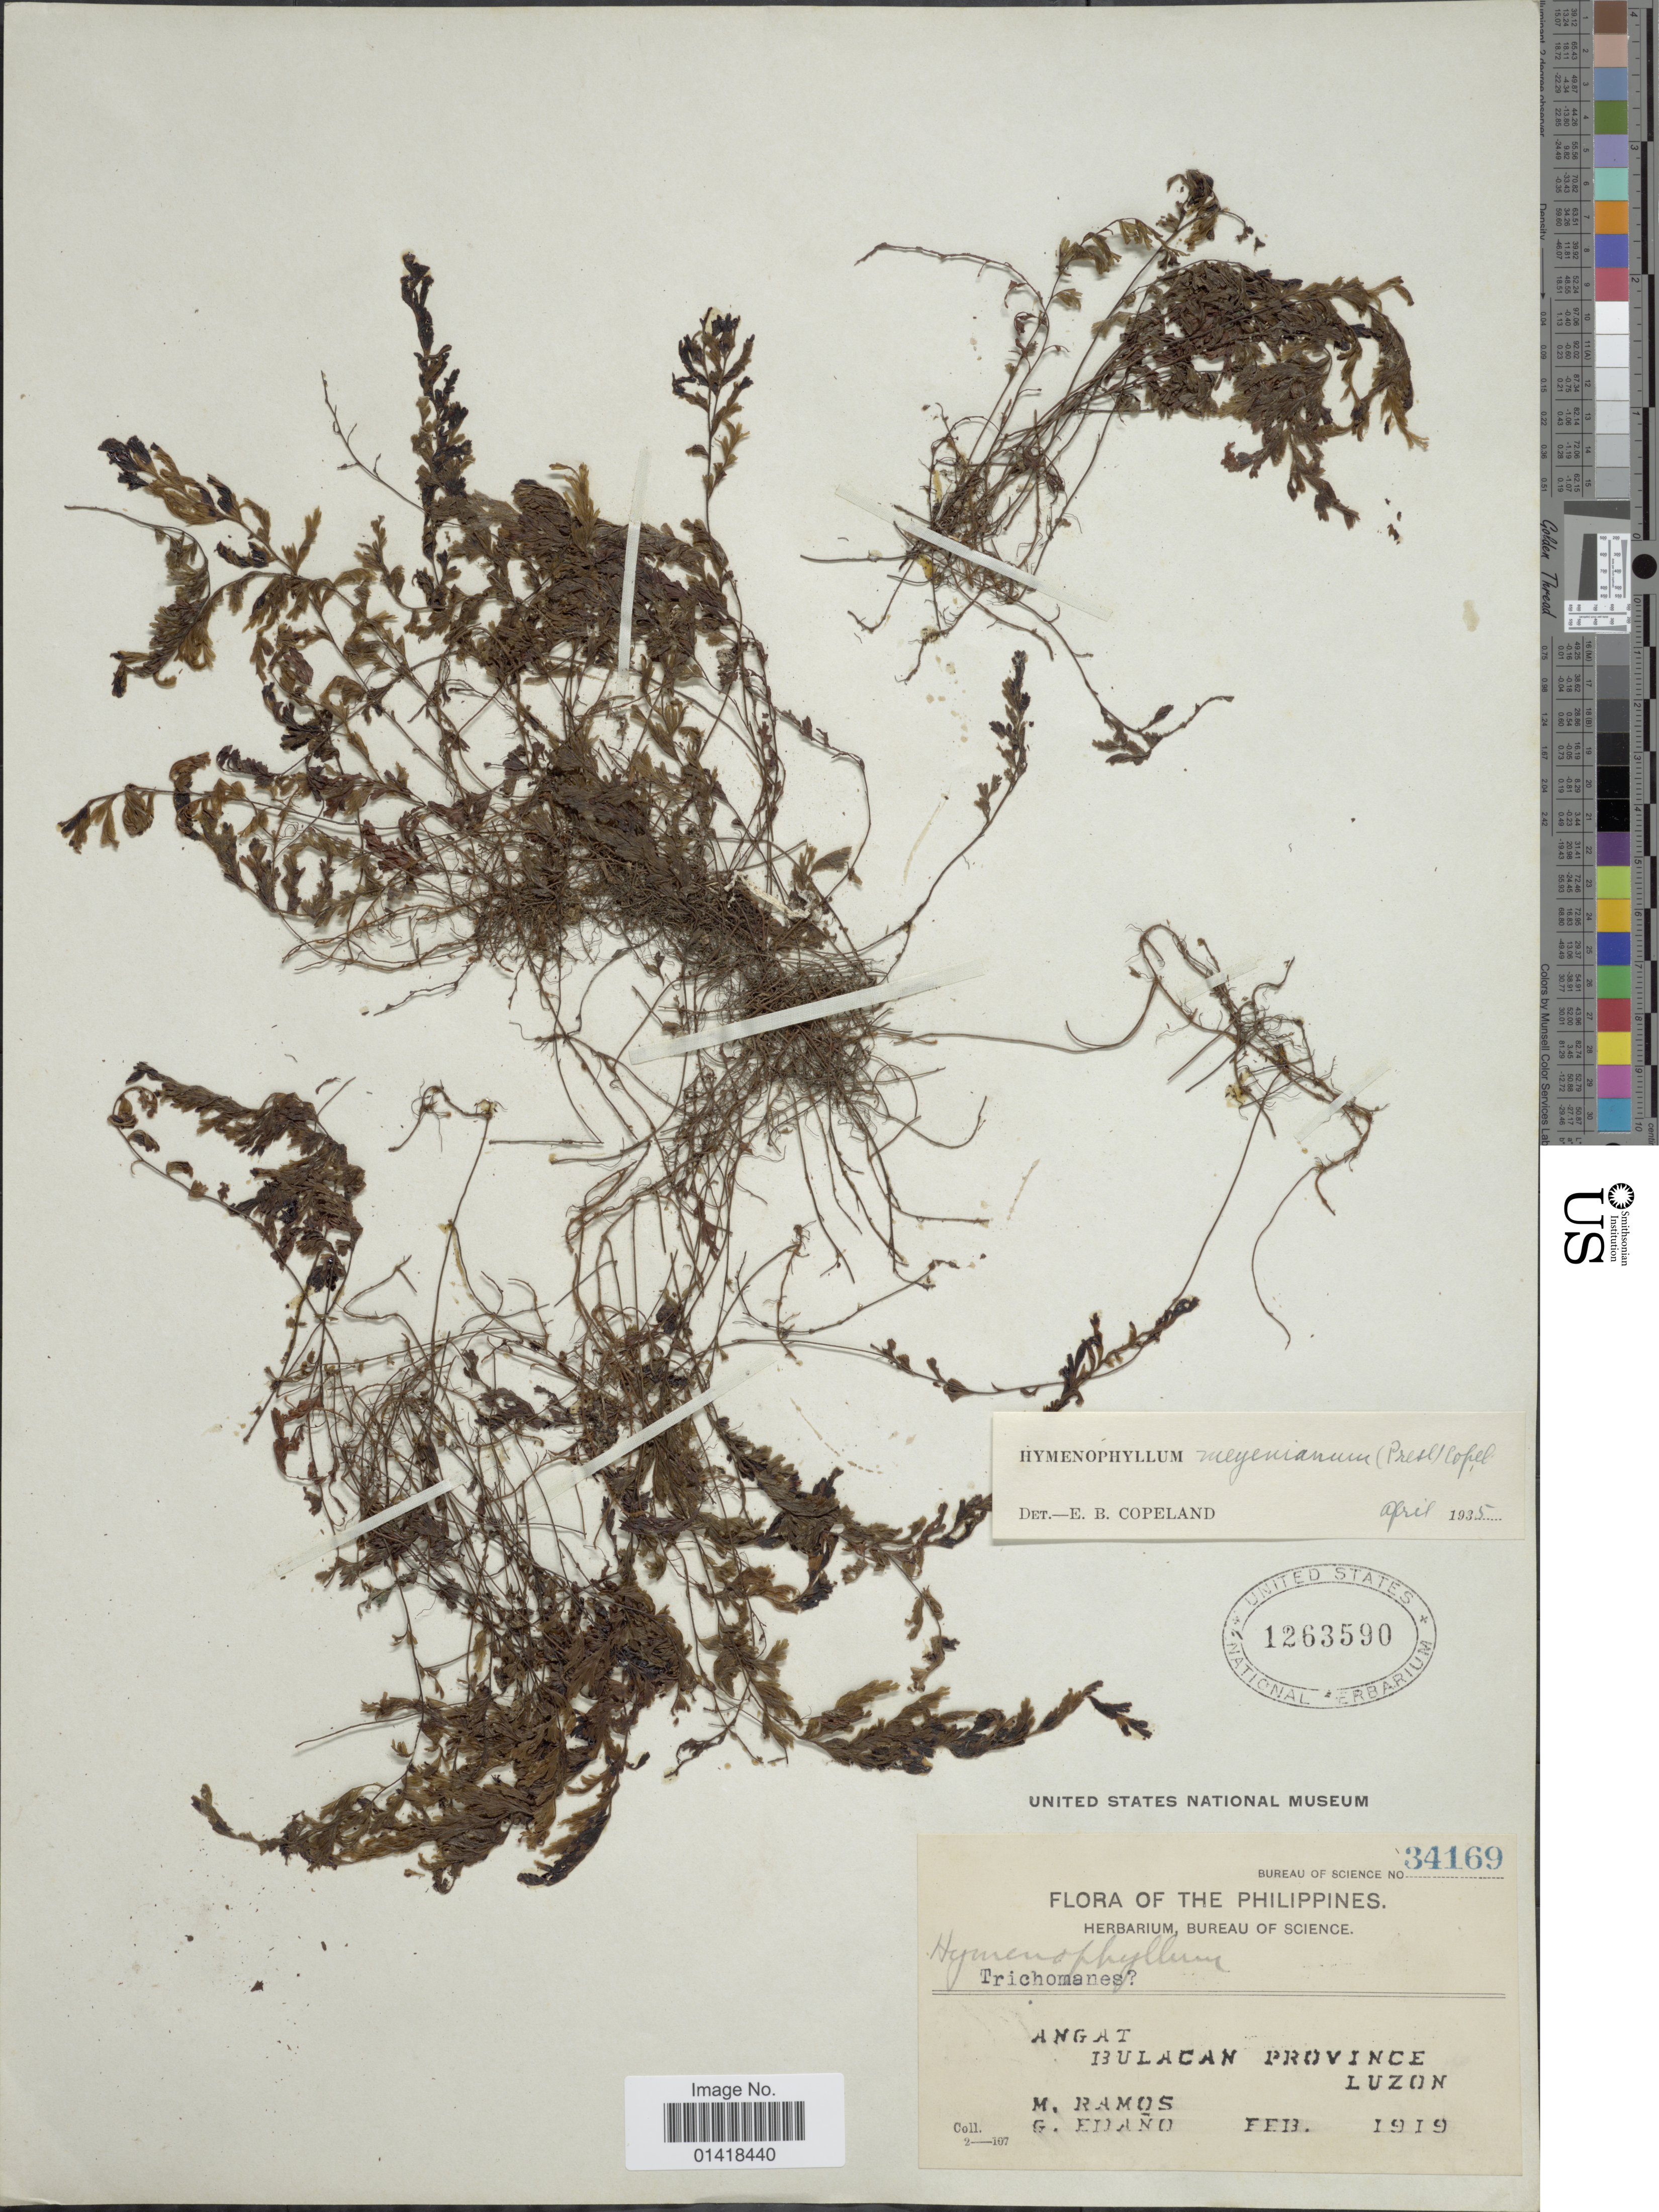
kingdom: Plantae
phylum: Tracheophyta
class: Polypodiopsida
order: Hymenophyllales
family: Hymenophyllaceae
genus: Hymenophyllum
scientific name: Hymenophyllum meyenianum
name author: (C. Presl) Copel.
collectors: M. Ramos & G. Edaño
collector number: Bureau of Science 34169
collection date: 1919-02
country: Philippines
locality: The Philippines. Angat, Ibulacan Province. Luzon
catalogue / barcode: US 1263590